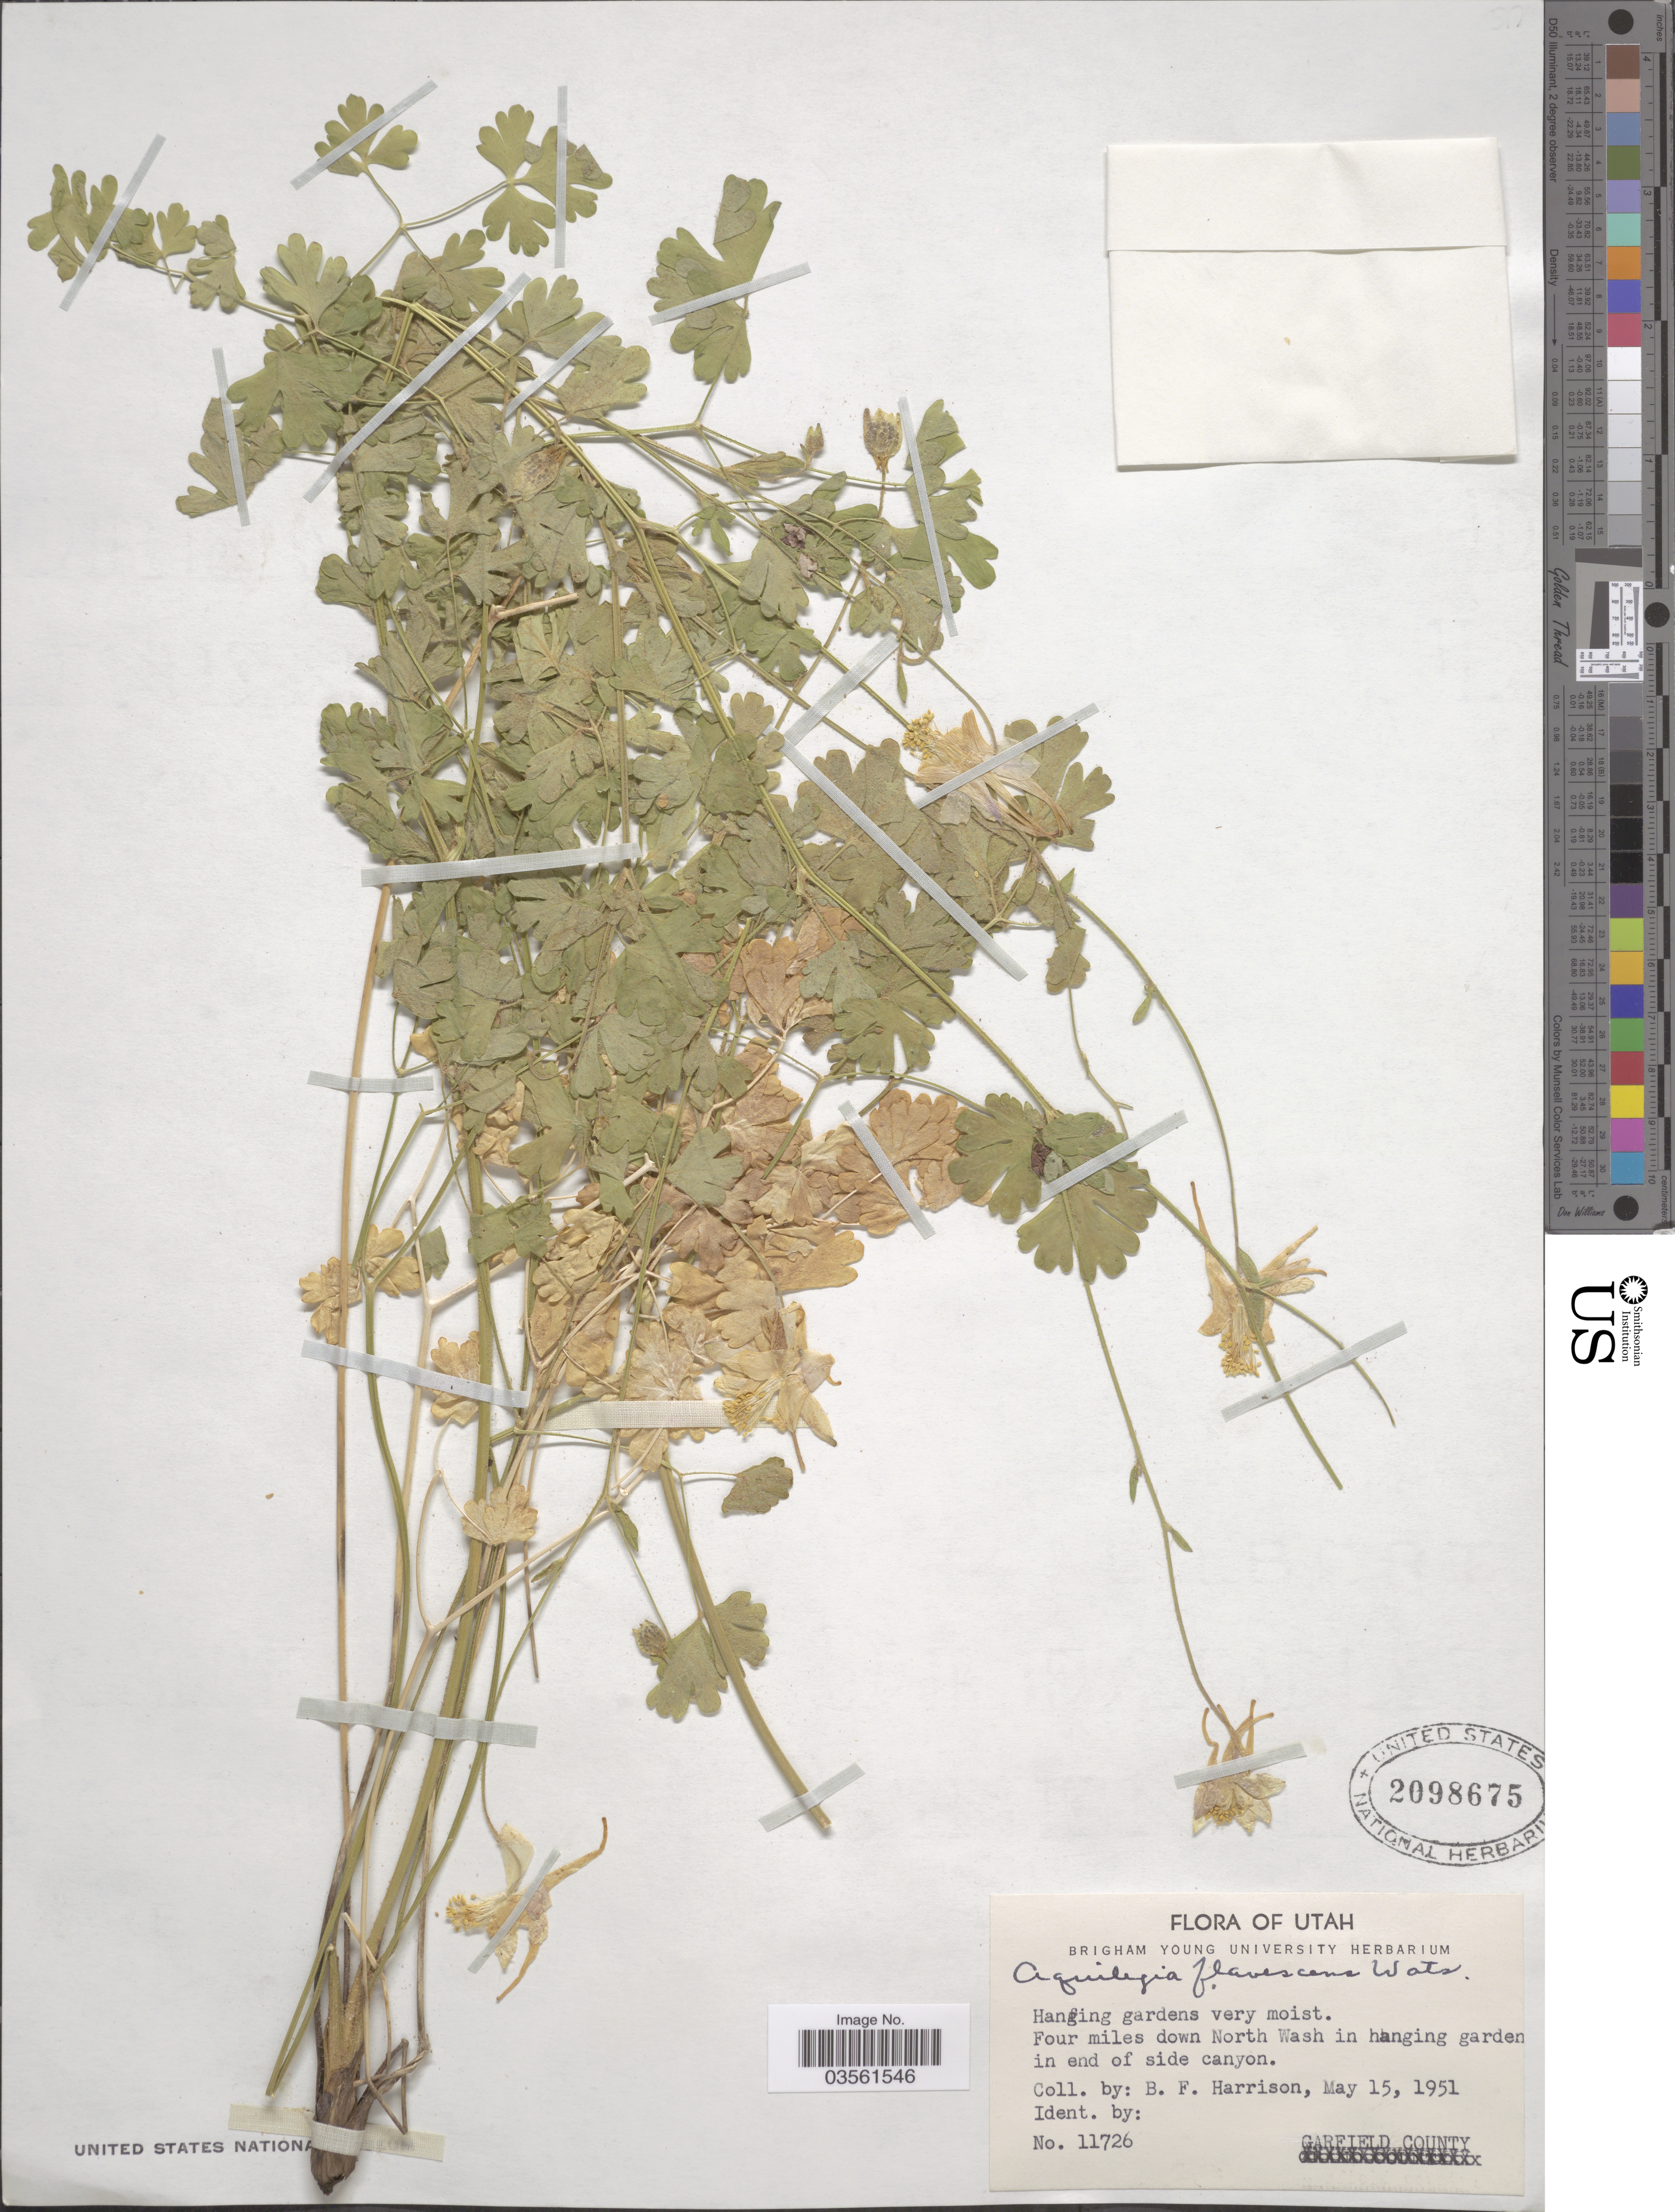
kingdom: Plantae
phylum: Tracheophyta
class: Magnoliopsida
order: Ranunculales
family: Ranunculaceae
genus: Aquilegia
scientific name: Aquilegia flavescens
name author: S. Watson in C. King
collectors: B. F. Harrison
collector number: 11726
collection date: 1951-05-15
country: United States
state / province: Utah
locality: Four miles down North Wash in hanging garden in end of side canyon. Garfield County.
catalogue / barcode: US 2098675